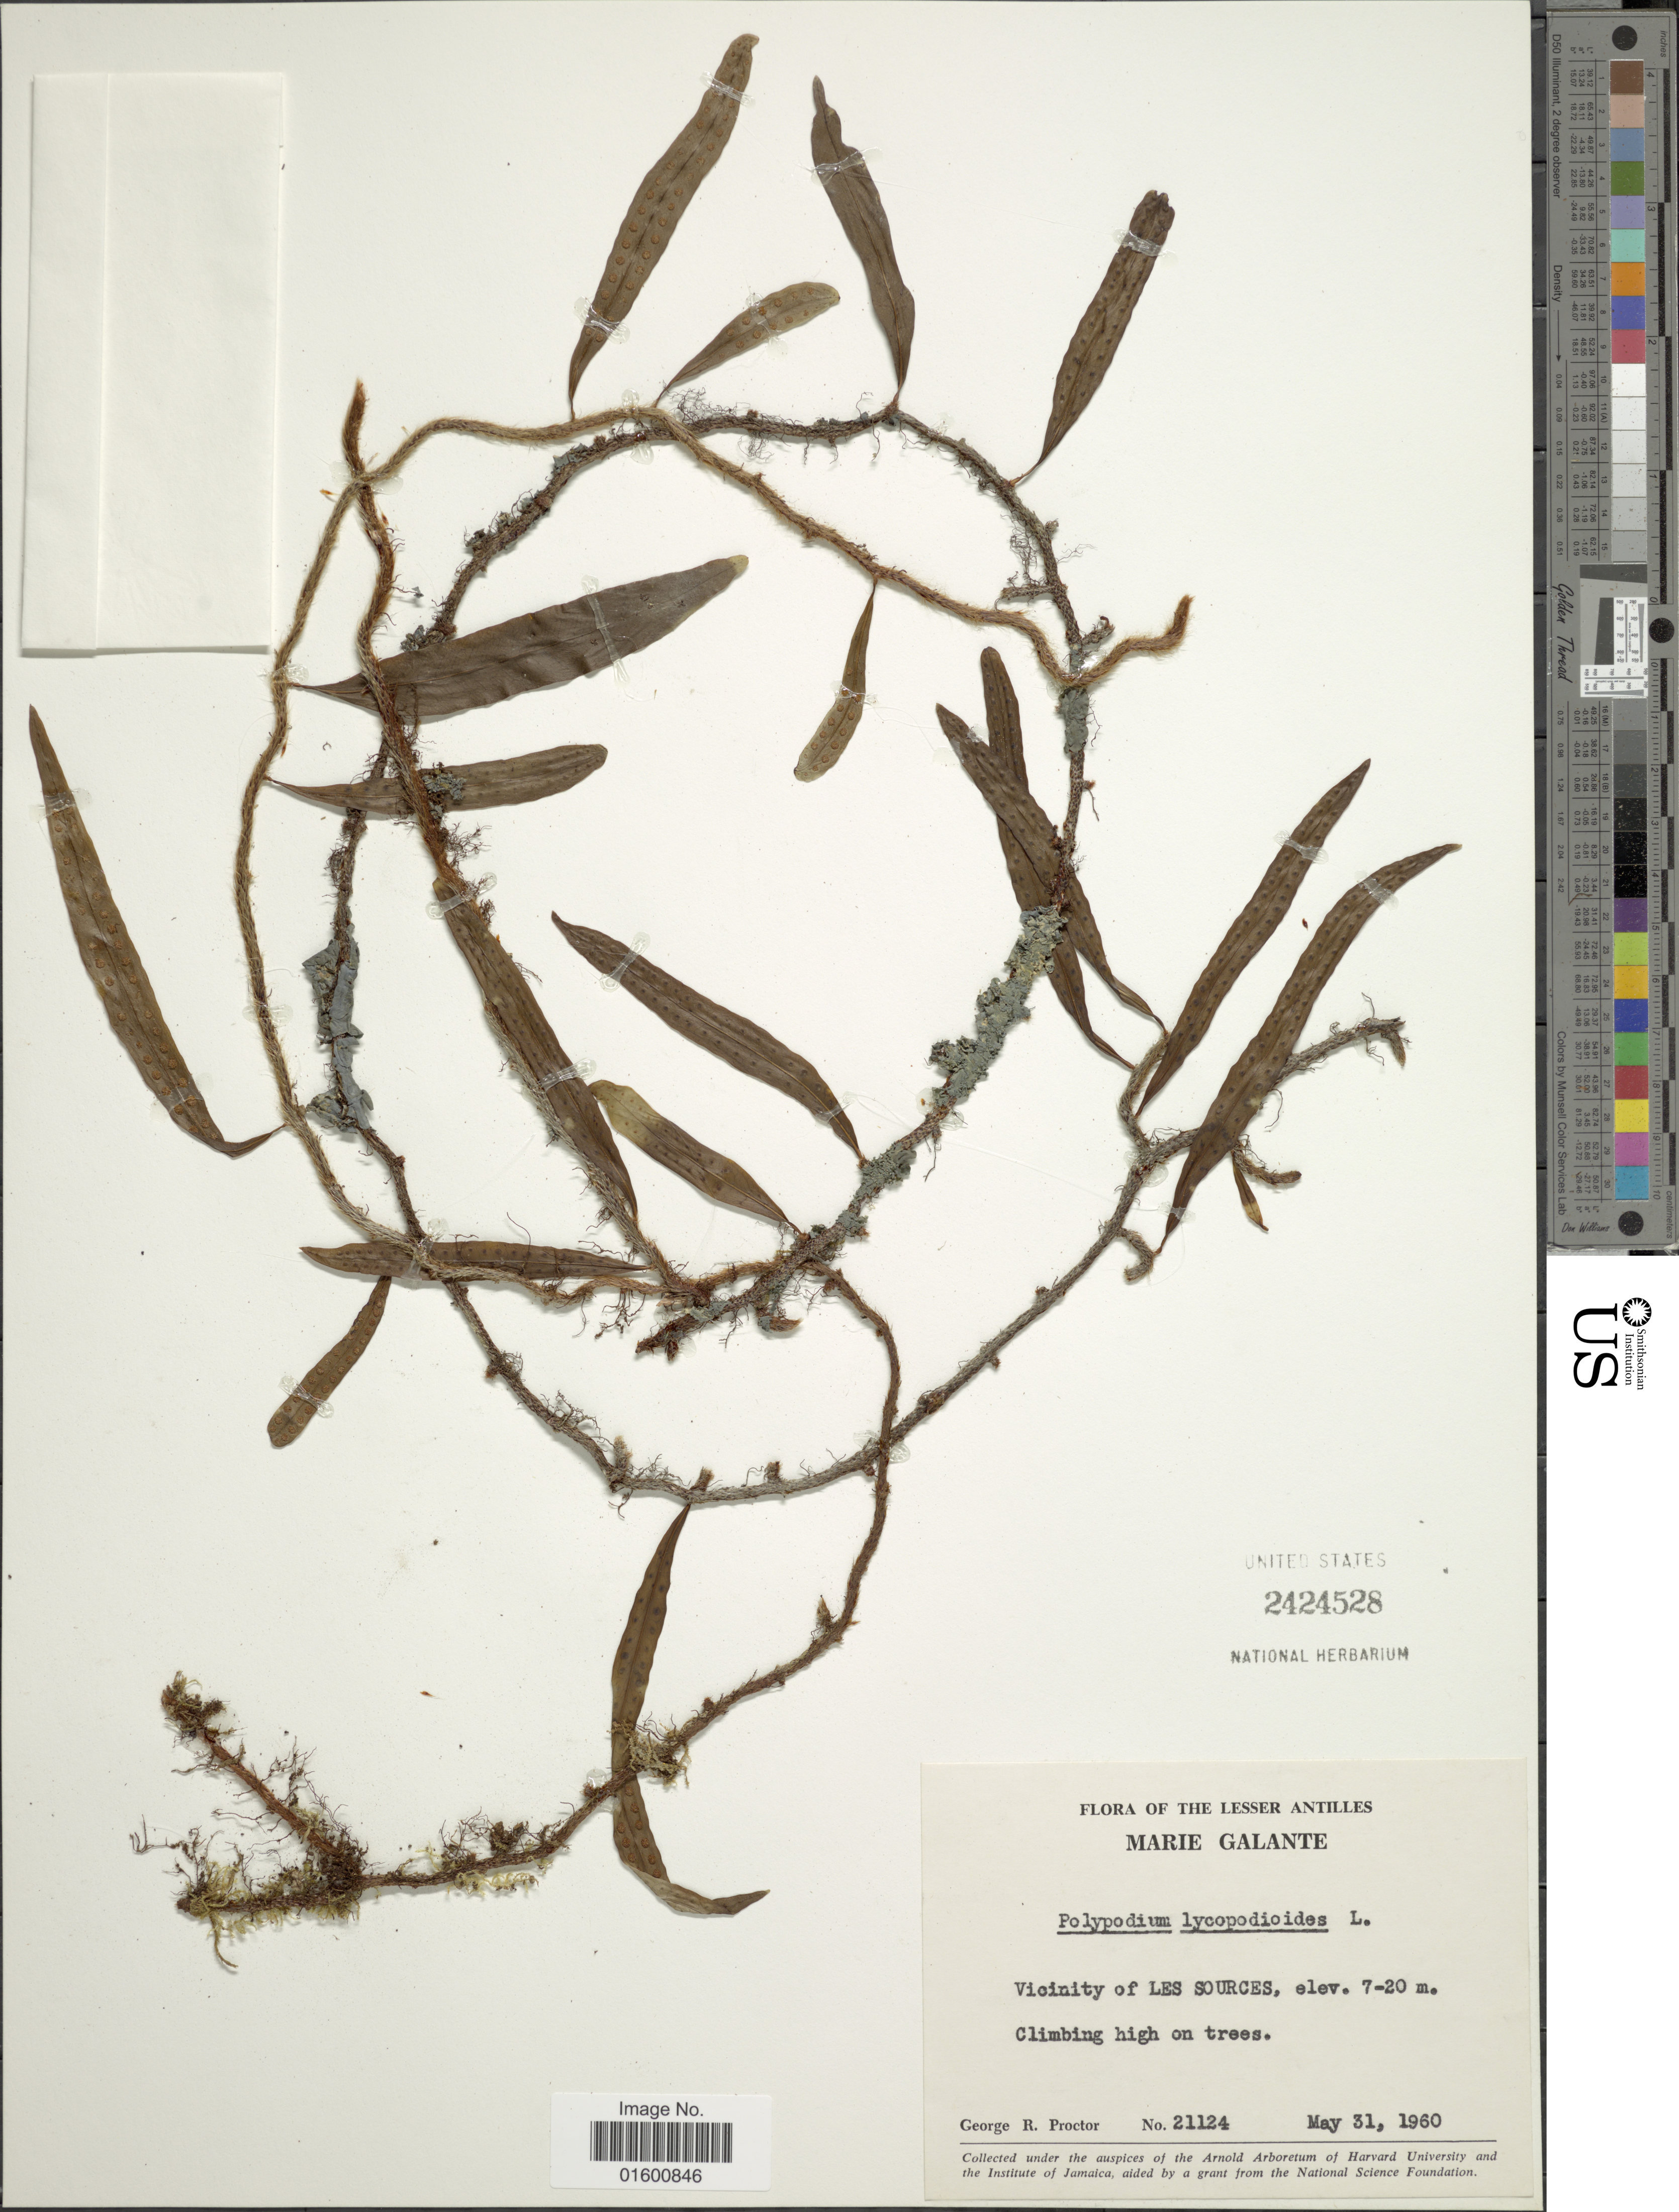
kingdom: Plantae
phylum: Tracheophyta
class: Polypodiopsida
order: Polypodiales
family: Polypodiaceae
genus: Microgramma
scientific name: Microgramma lycopodioides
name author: (L.) Copel.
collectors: G. Proctor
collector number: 21124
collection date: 1960-05-31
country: Guadeloupe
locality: Lesser Antilles, Marie Galante, Vicinity of Les Sources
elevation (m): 7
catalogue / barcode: US 2424528